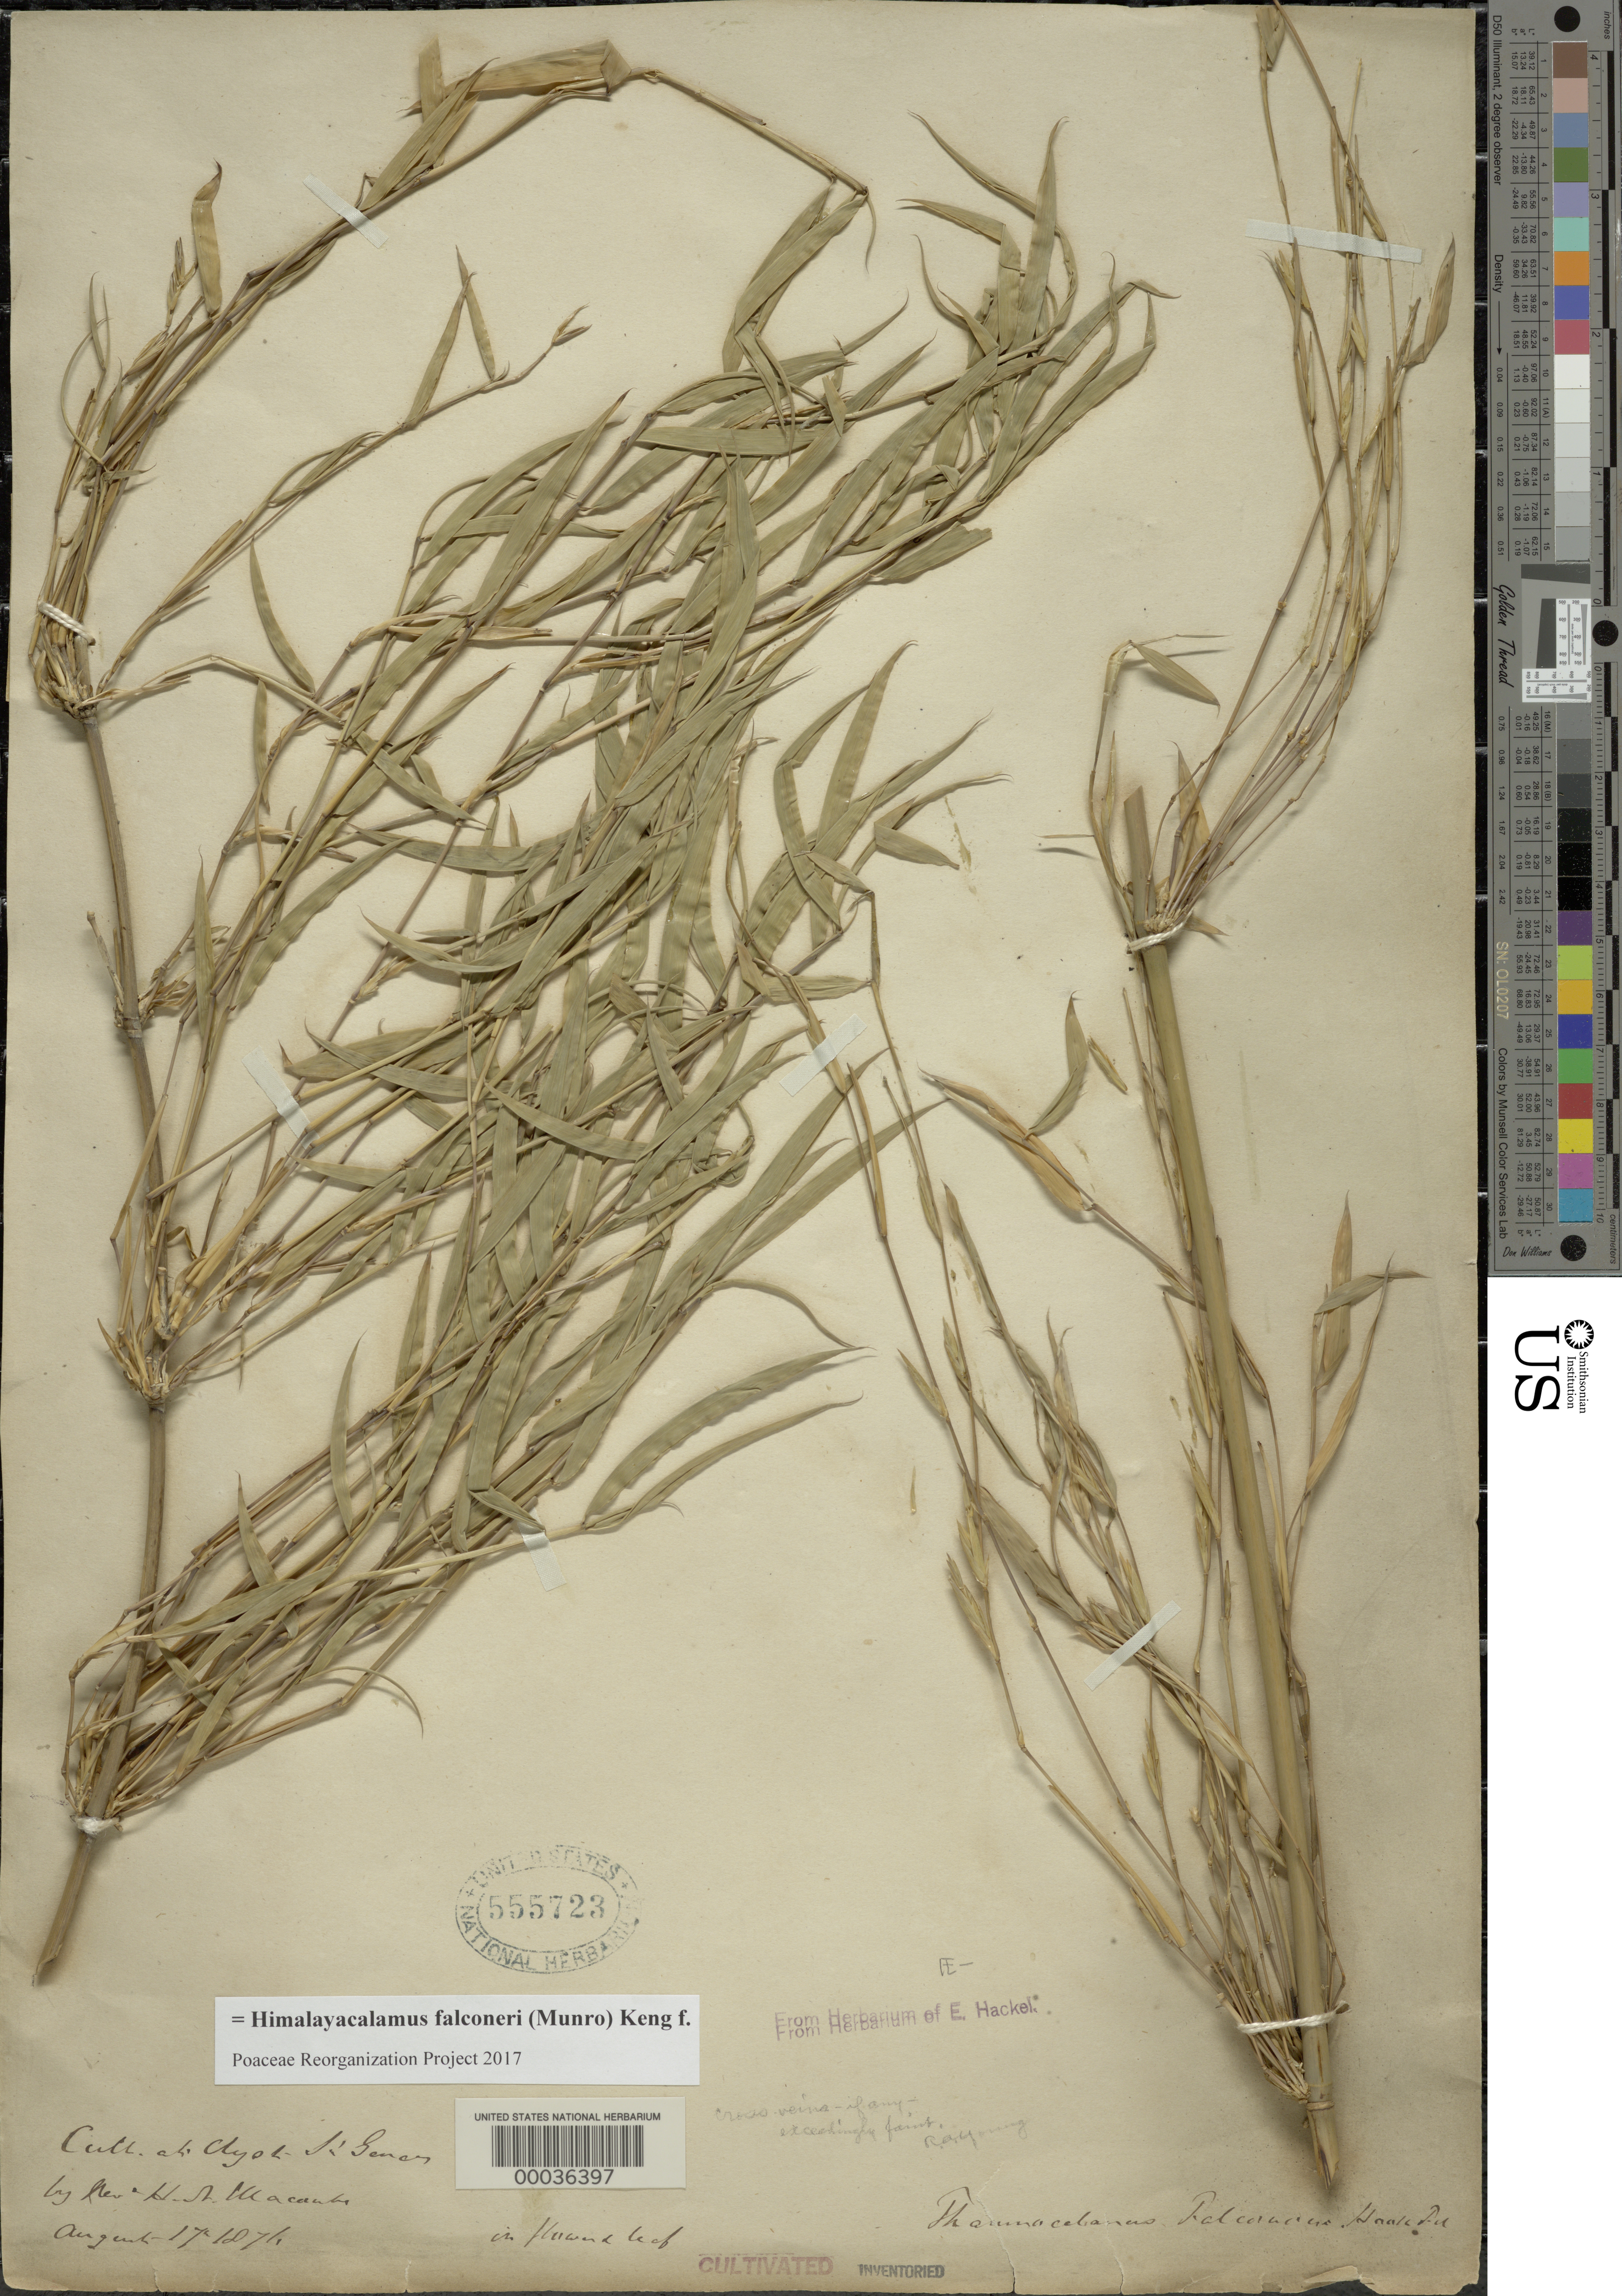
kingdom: Plantae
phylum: Tracheophyta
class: Liliopsida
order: Poales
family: Poaceae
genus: Drepanostachyum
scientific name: Drepanostachyum falconeri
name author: (Hook. f. ex Munro) Soderstr.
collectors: N. Macambelt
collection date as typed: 17 Aug 1871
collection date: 1871-08-17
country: Panama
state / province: Chiriquí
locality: Around San Felix.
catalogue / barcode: US 555723